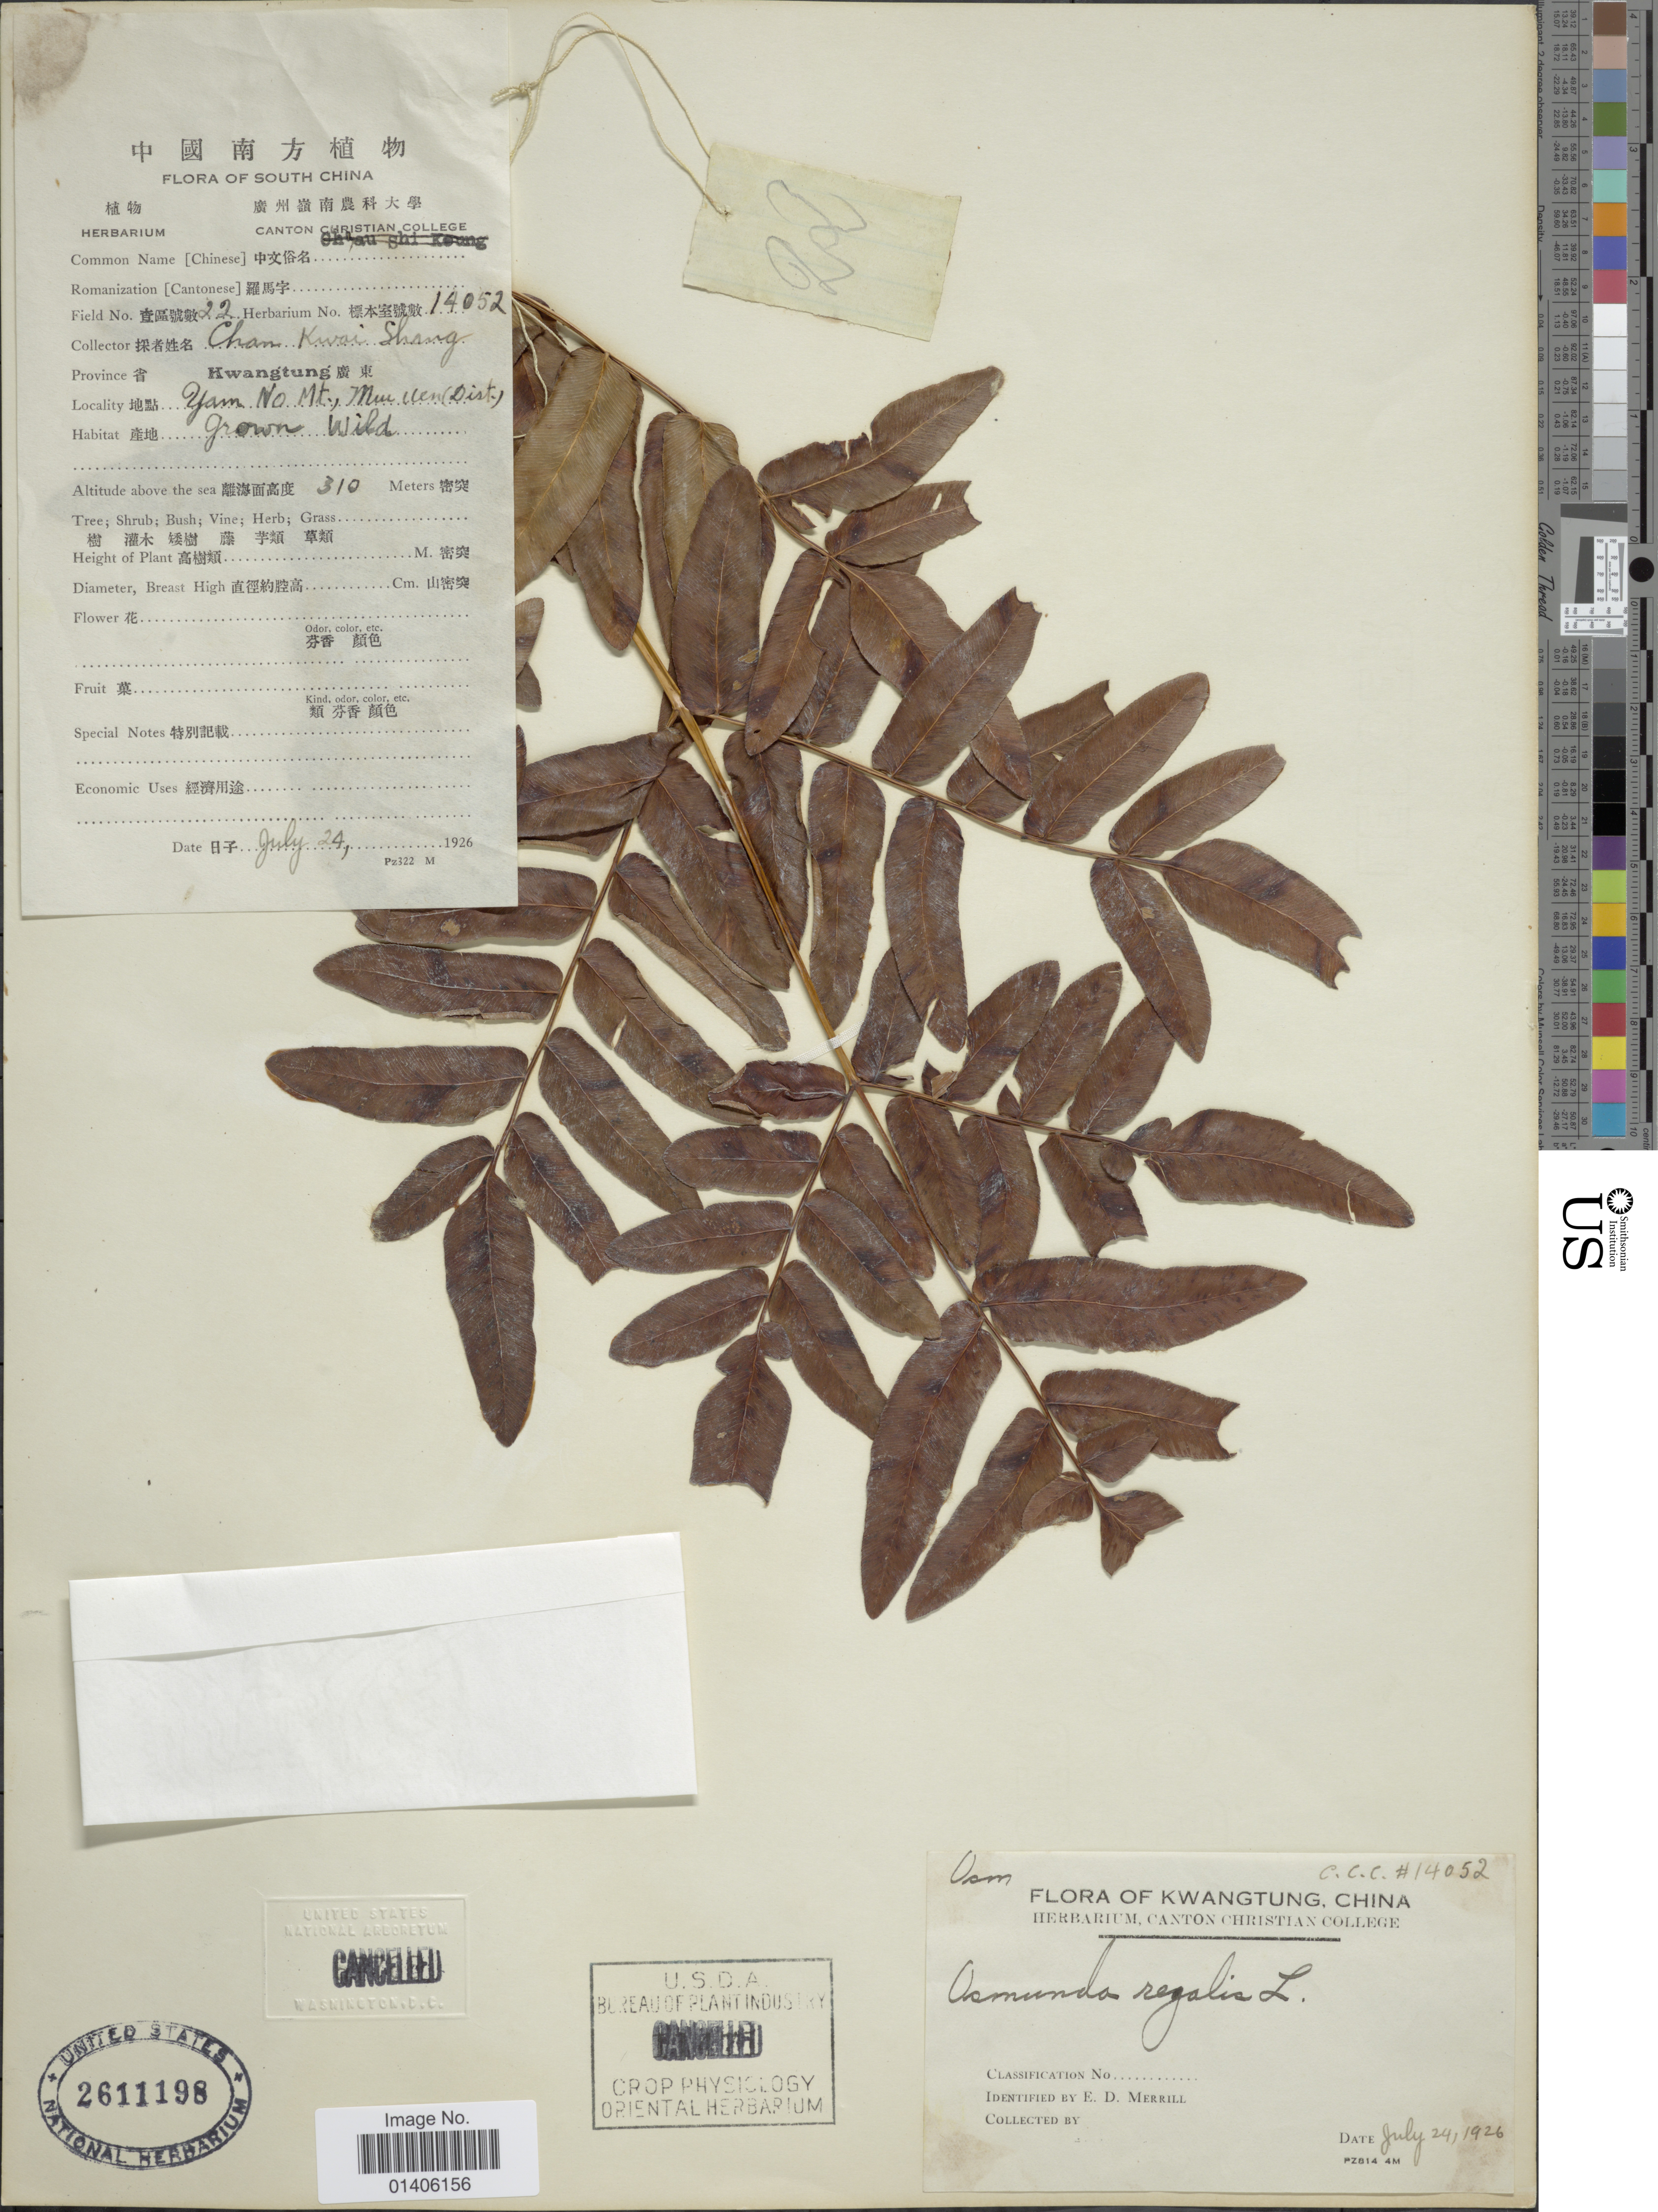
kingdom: Plantae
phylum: Tracheophyta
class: Polypodiopsida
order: Osmundales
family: Osmundaceae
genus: Osmunda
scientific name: Osmunda regalis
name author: L.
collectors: C. Shang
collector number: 14052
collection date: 1926-07-24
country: China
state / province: Guangdong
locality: South China, Province: Kwangtung, Yam NO Mt; Mu Uen (Dist)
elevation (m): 310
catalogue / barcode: US 2611198